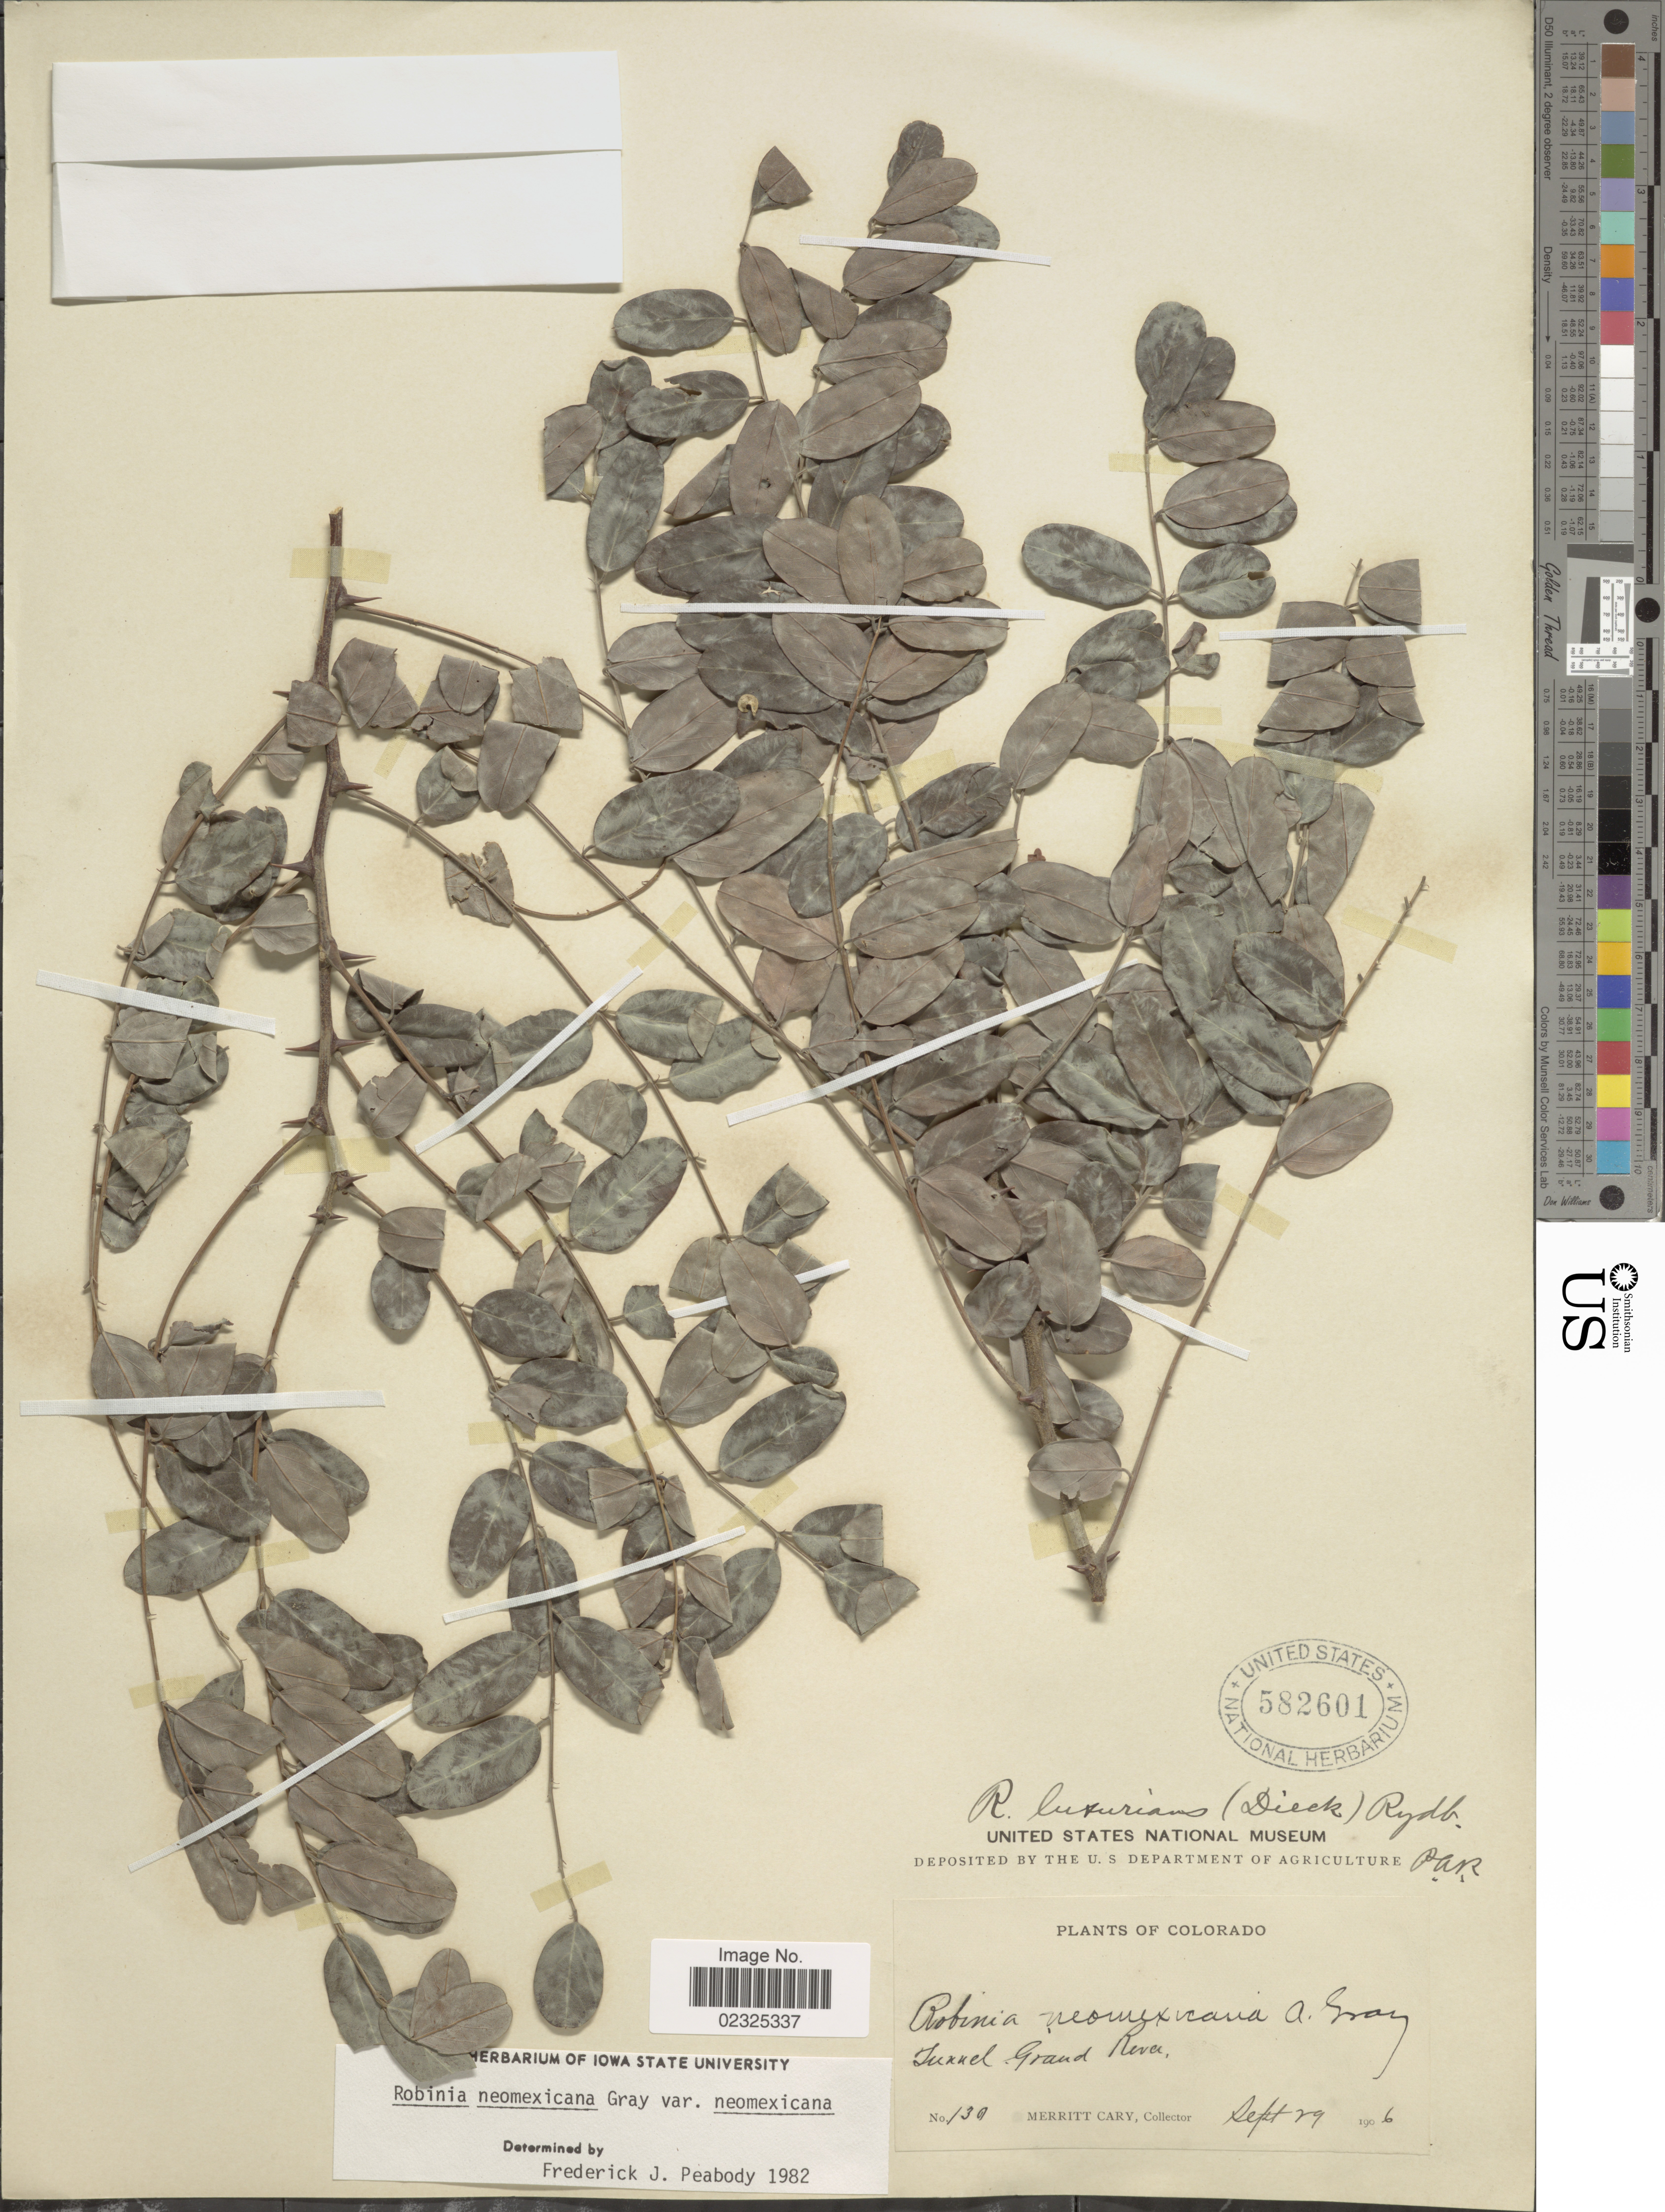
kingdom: Plantae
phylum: Tracheophyta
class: Magnoliopsida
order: Fabales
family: Fabaceae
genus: Robinia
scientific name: Robinia neomexicana var. neomexicana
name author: A. Gray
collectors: M. Cary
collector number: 130*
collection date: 1906-09-29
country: United States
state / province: Colorado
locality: Tunnel Grand river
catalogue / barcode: US 582601